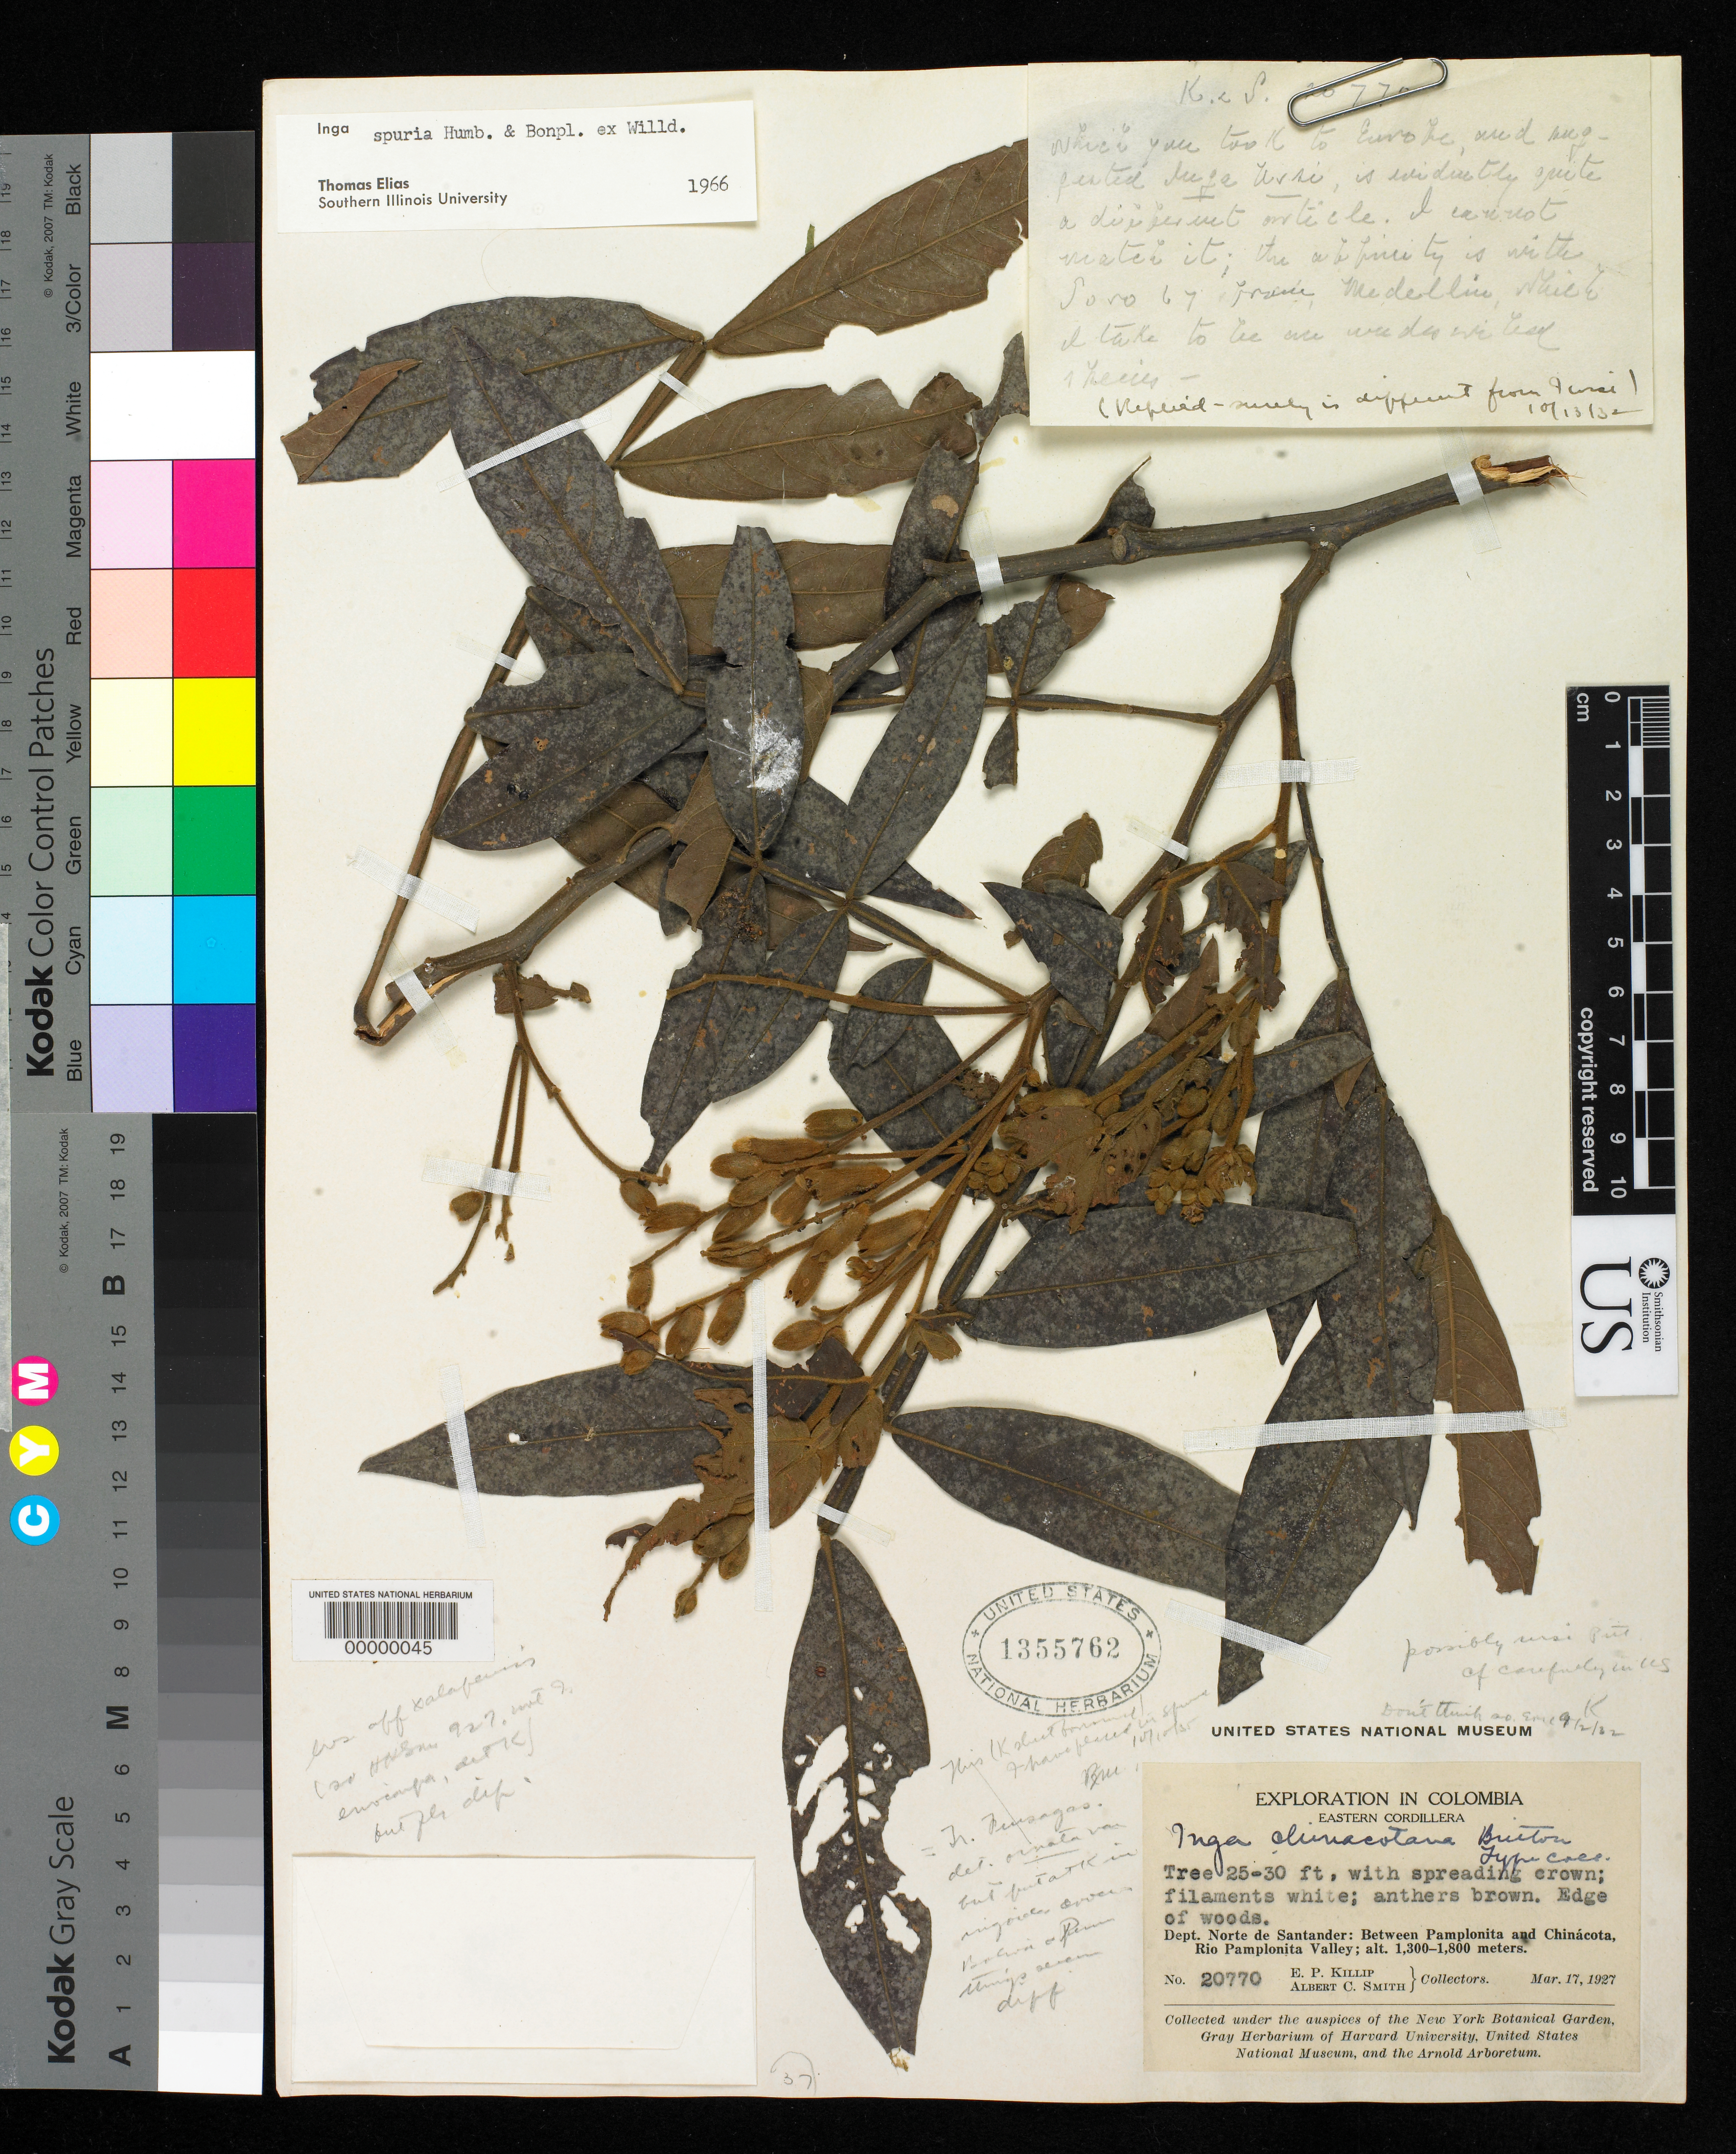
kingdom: Plantae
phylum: Tracheophyta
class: Magnoliopsida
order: Fabales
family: Fabaceae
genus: Inga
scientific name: Inga chinacotana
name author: Britton & Killip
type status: Isotype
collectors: E. P. Killip & A. C. Smith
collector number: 20770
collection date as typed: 17 Mar 1927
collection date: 1927-03-17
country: Colombia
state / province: Norte de Santander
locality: Between Pamplorita and China Cota.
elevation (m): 1300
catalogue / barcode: US 1355762